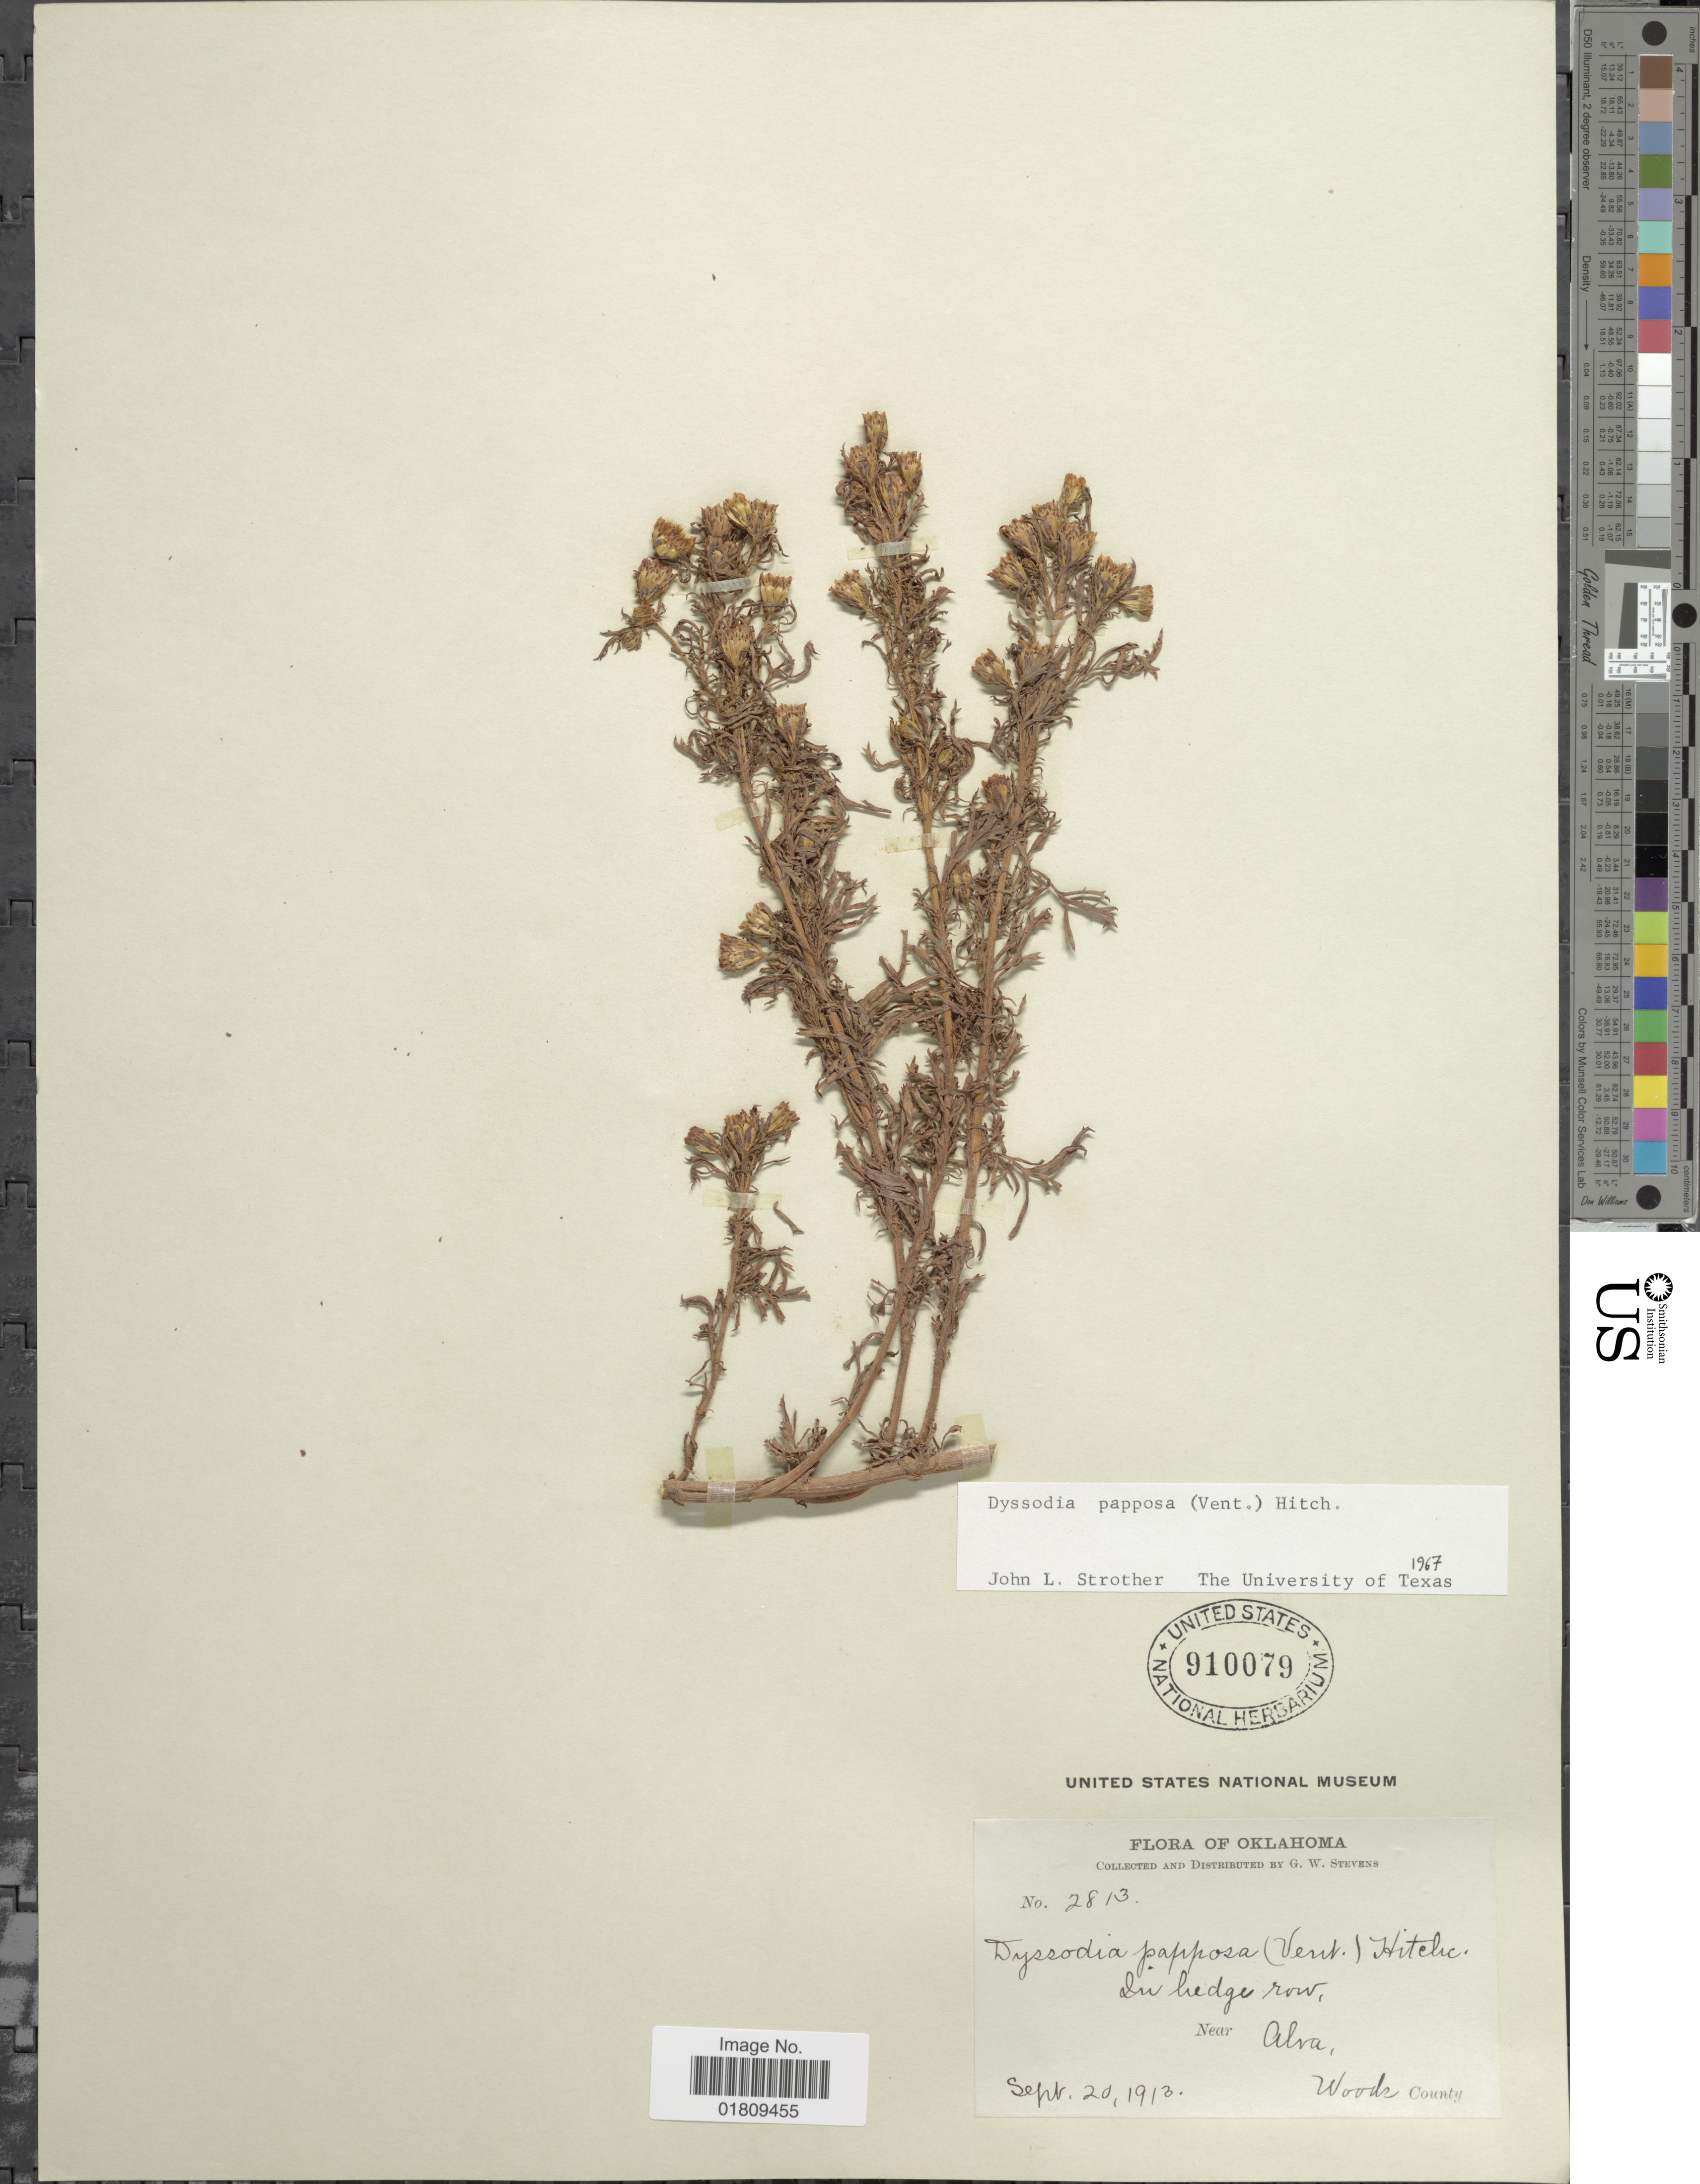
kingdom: Plantae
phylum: Tracheophyta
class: Magnoliopsida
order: Asterales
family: Asteraceae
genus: Dyssodia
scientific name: Dyssodia papposa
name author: (Vent.) Hitchc.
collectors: G. W. Stevens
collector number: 2813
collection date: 1913-09-20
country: United States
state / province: Oklahoma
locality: In ledge row, near Alva, Woods County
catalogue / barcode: US 910079